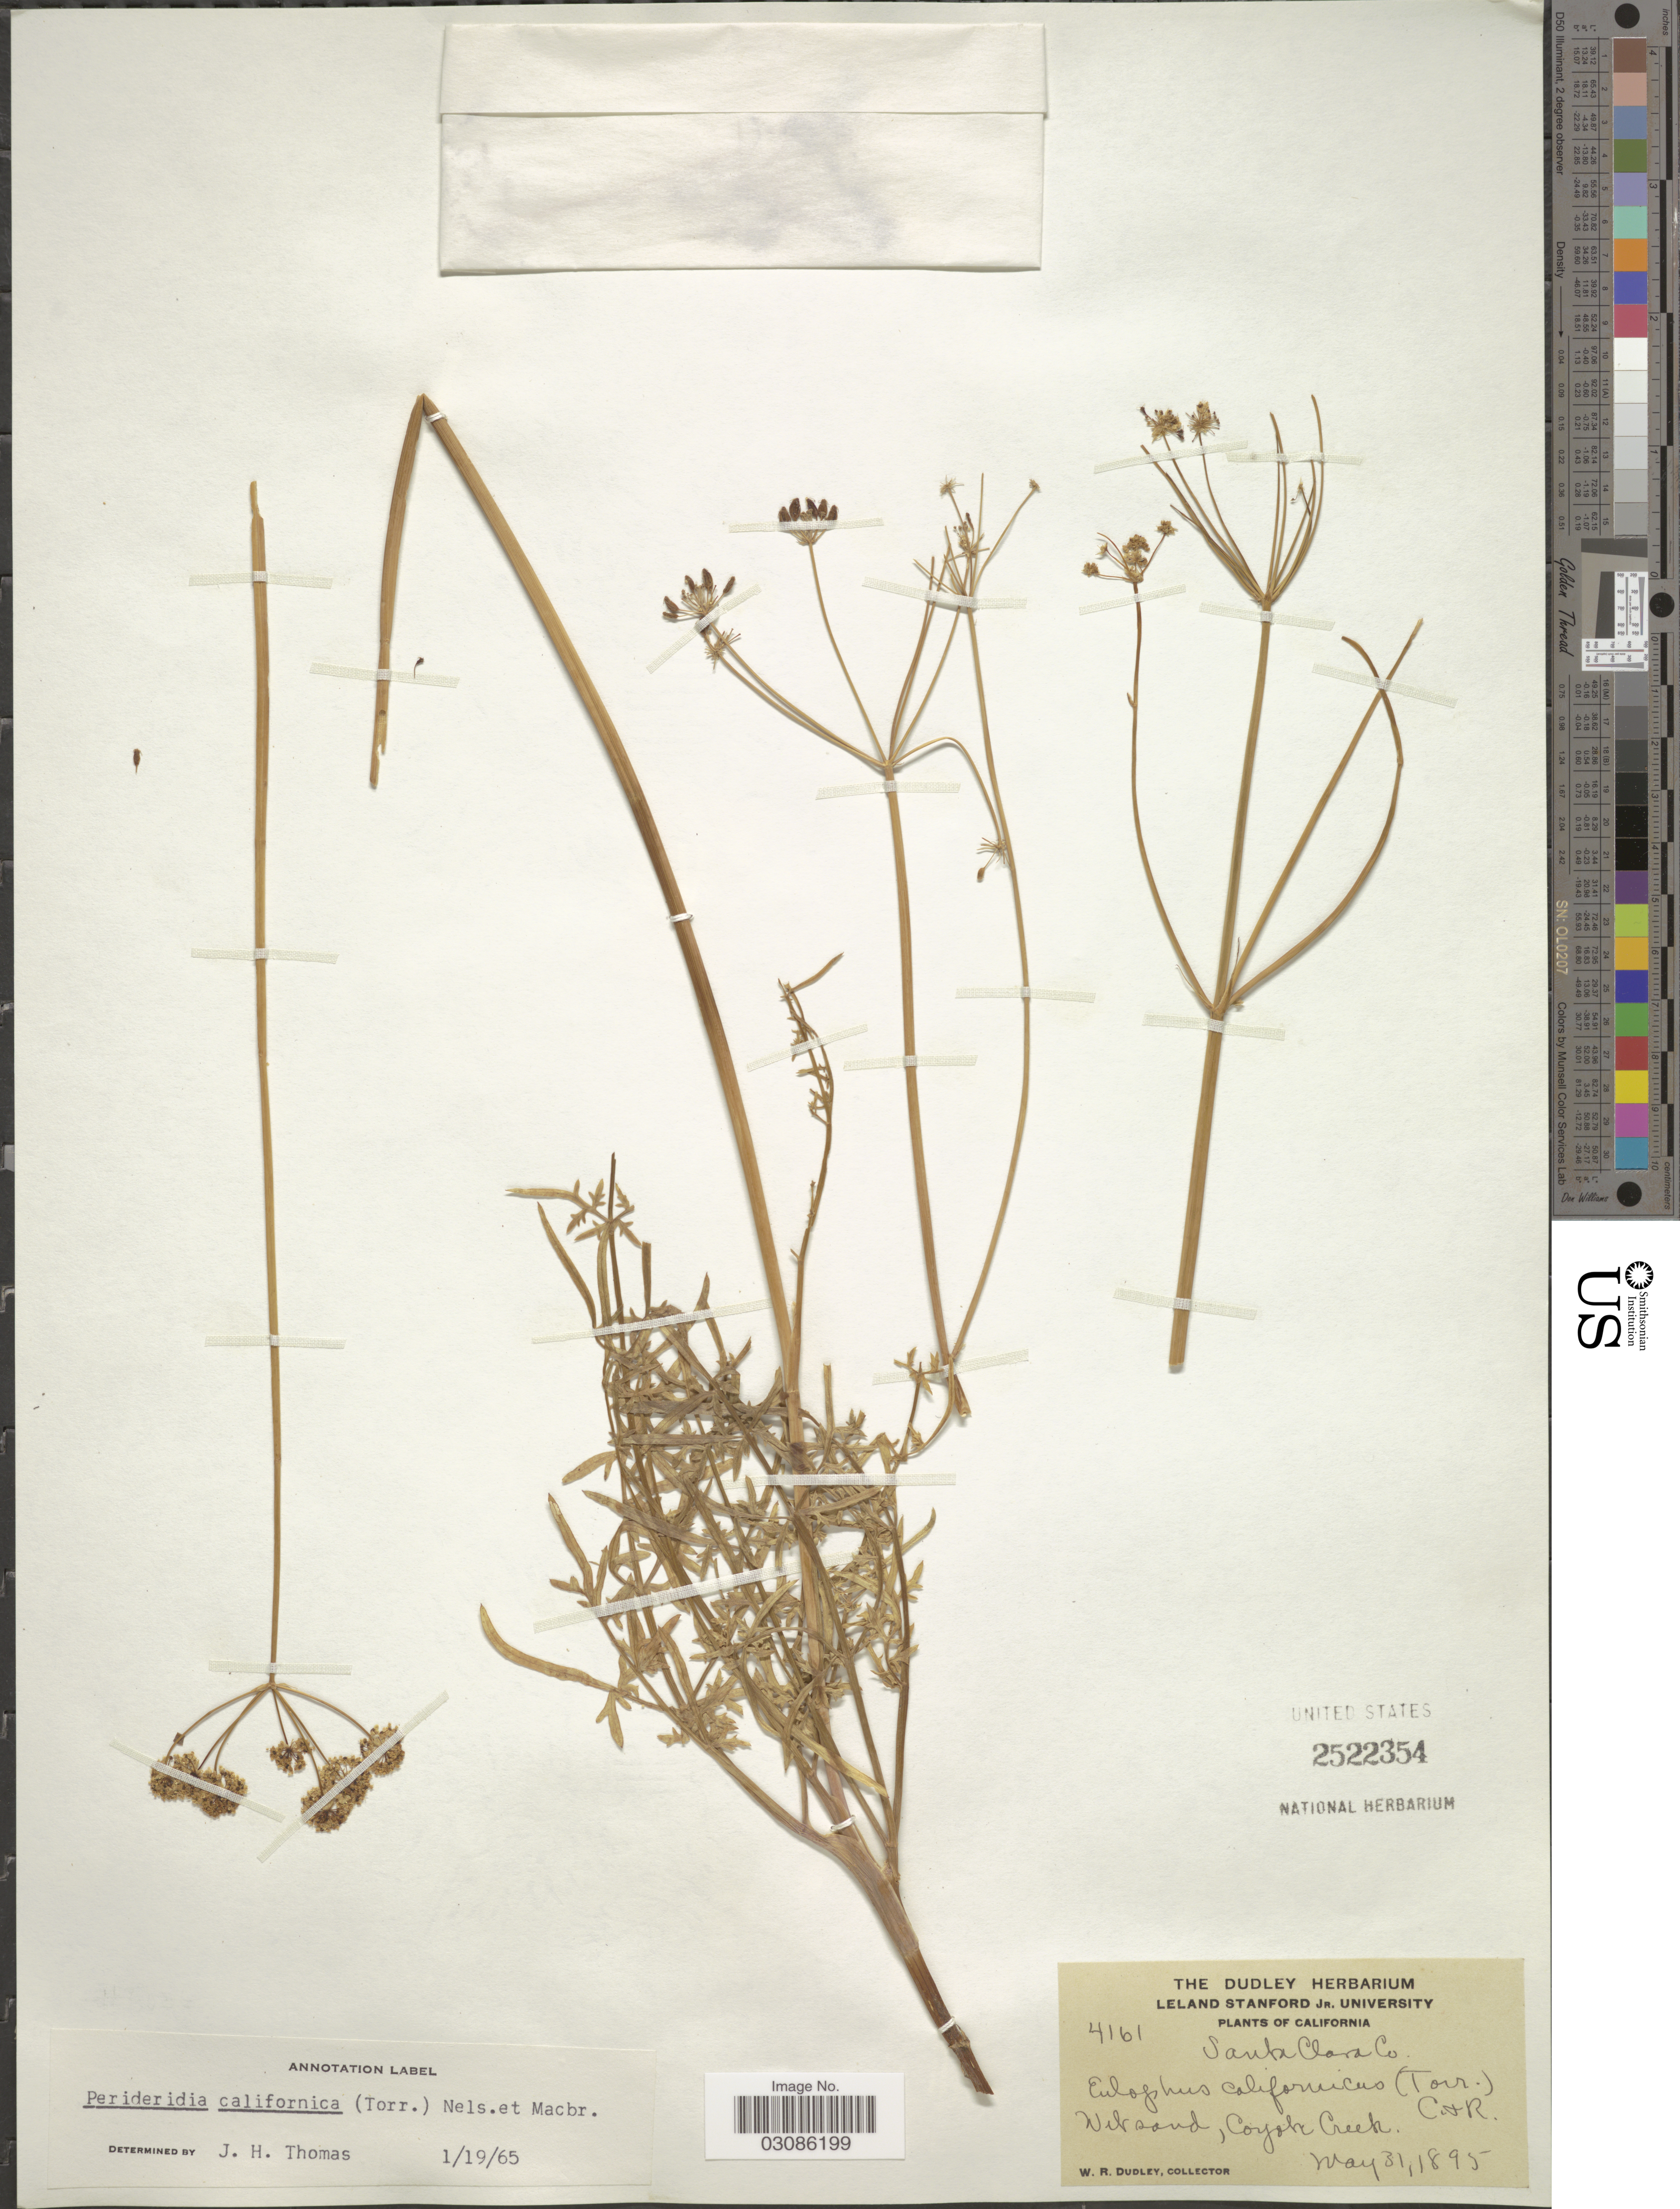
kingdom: Plantae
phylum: Tracheophyta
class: Magnoliopsida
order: Apiales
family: Apiaceae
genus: Perideridia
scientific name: Perideridia californica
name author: (Torr.) A. Nelson & J.F. Macbr.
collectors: W. Dudley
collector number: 4161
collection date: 1895-05-31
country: United States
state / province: California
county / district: Santa Clara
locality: Santa Clara Co., Coyote Creek.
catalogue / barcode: US 2522354